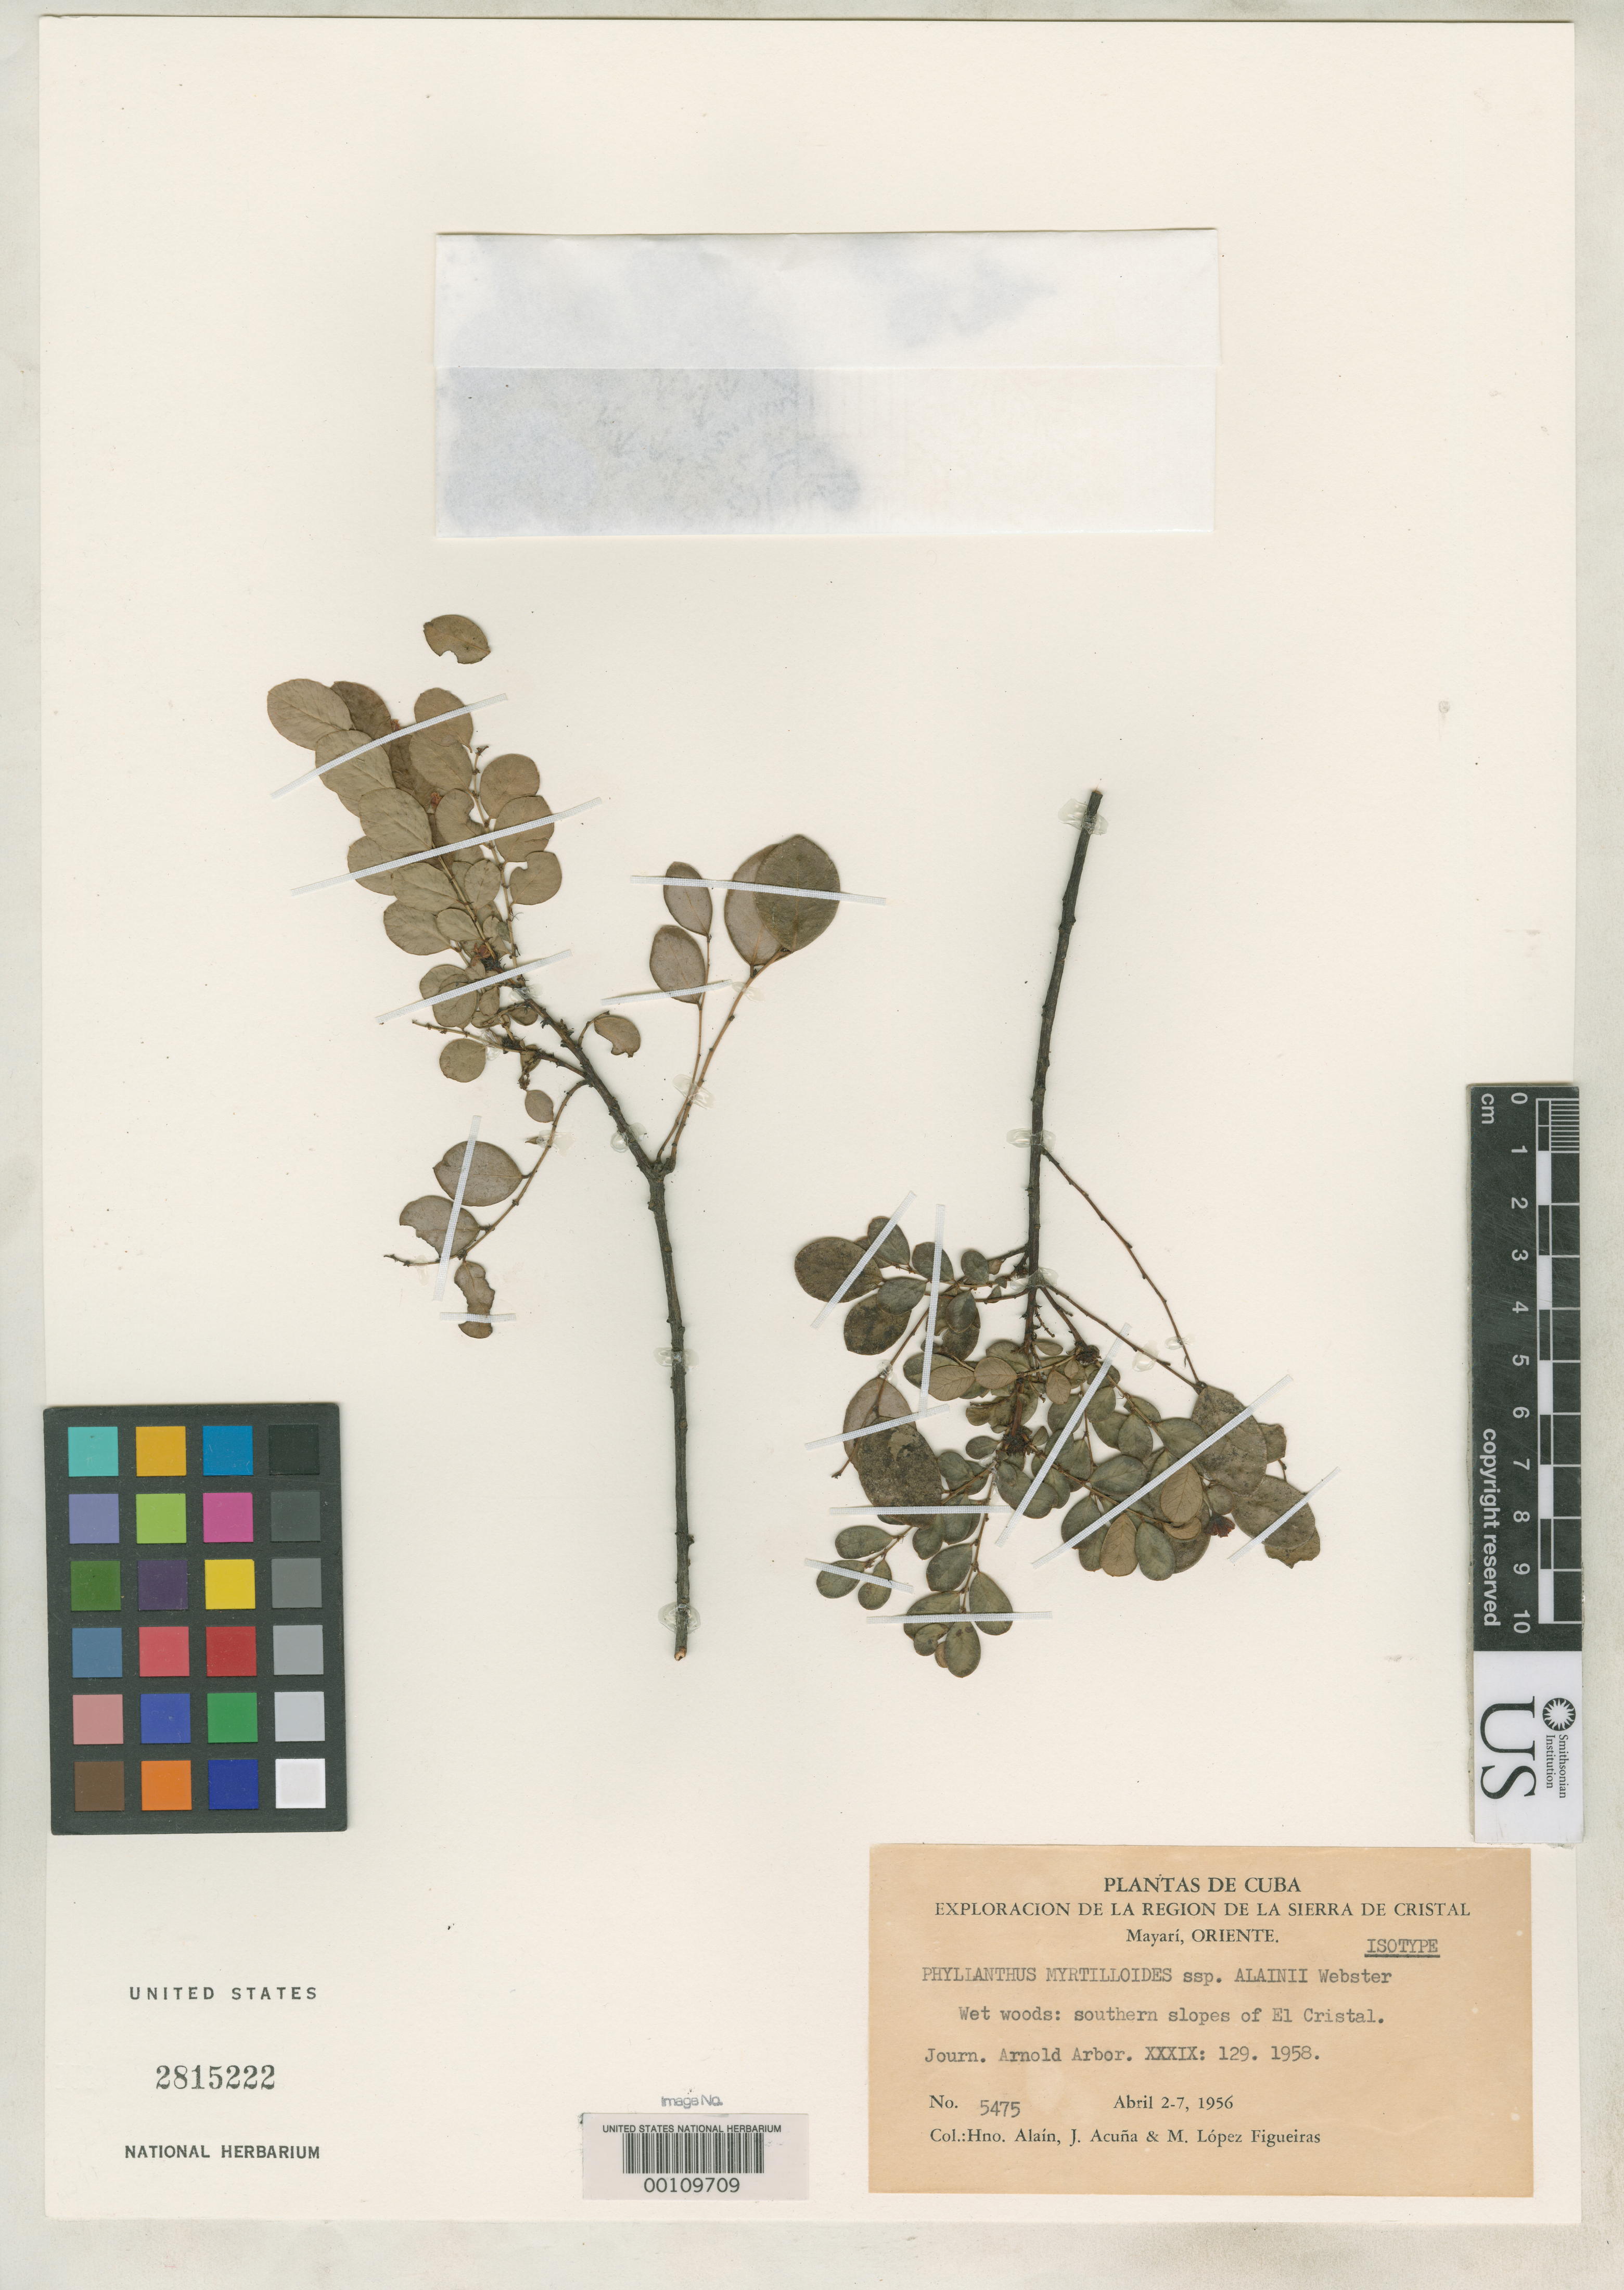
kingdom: Plantae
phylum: Tracheophyta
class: Magnoliopsida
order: Malpighiales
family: Phyllanthaceae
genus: Phyllanthus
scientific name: Phyllanthus myrtilloides subsp. alainii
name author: G.L. Webster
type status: Isotype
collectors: A. H. Liogier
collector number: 5475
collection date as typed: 02 Apr 1956 to 07 Apr 1956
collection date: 1956-04-02/1956-04-07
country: Cuba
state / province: Oriente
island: Greater Antilles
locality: El Cristal.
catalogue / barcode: US 2815222